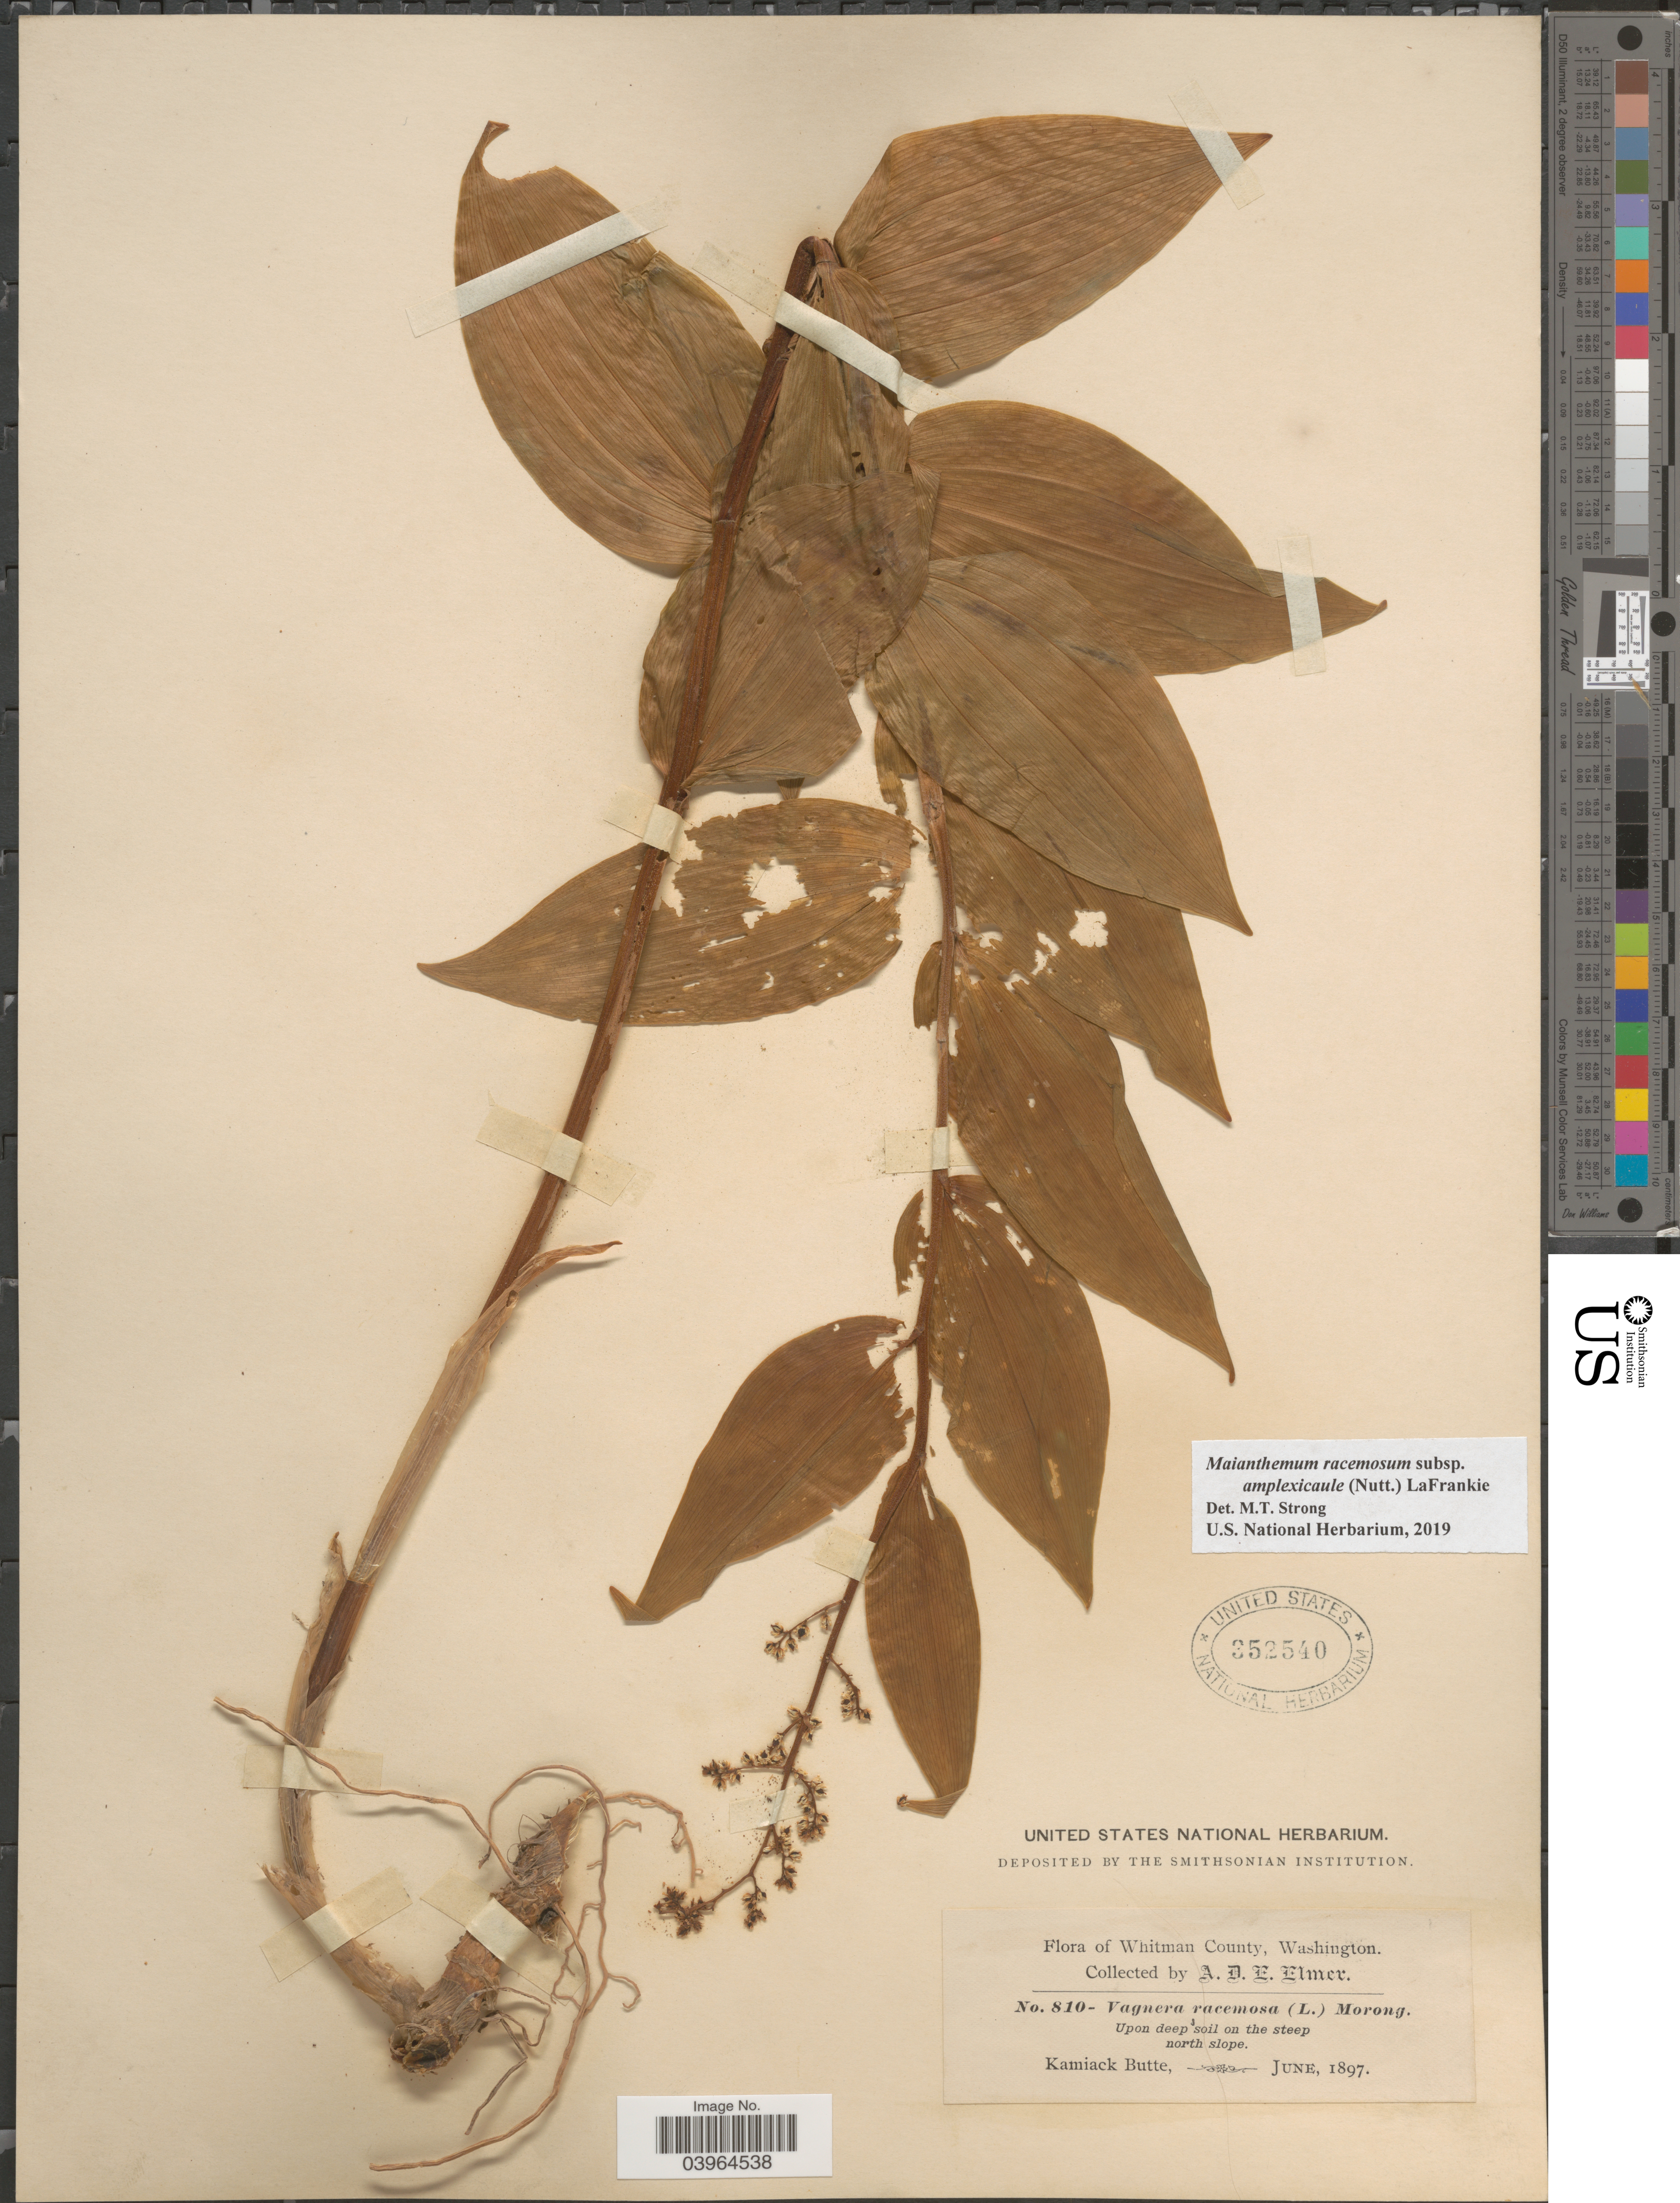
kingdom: Plantae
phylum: Tracheophyta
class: Liliopsida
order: Asparagales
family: Asparagaceae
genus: Maianthemum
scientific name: Maianthemum racemosum subsp. amplexicaule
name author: (Nutt.) LaFrankie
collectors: A. D. E. Elmer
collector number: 810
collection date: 1897-06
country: United States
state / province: Washington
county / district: Whitman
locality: Whitman County. Upon deep soil on the steep north slope. Kamiack Butte.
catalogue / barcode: US 352540